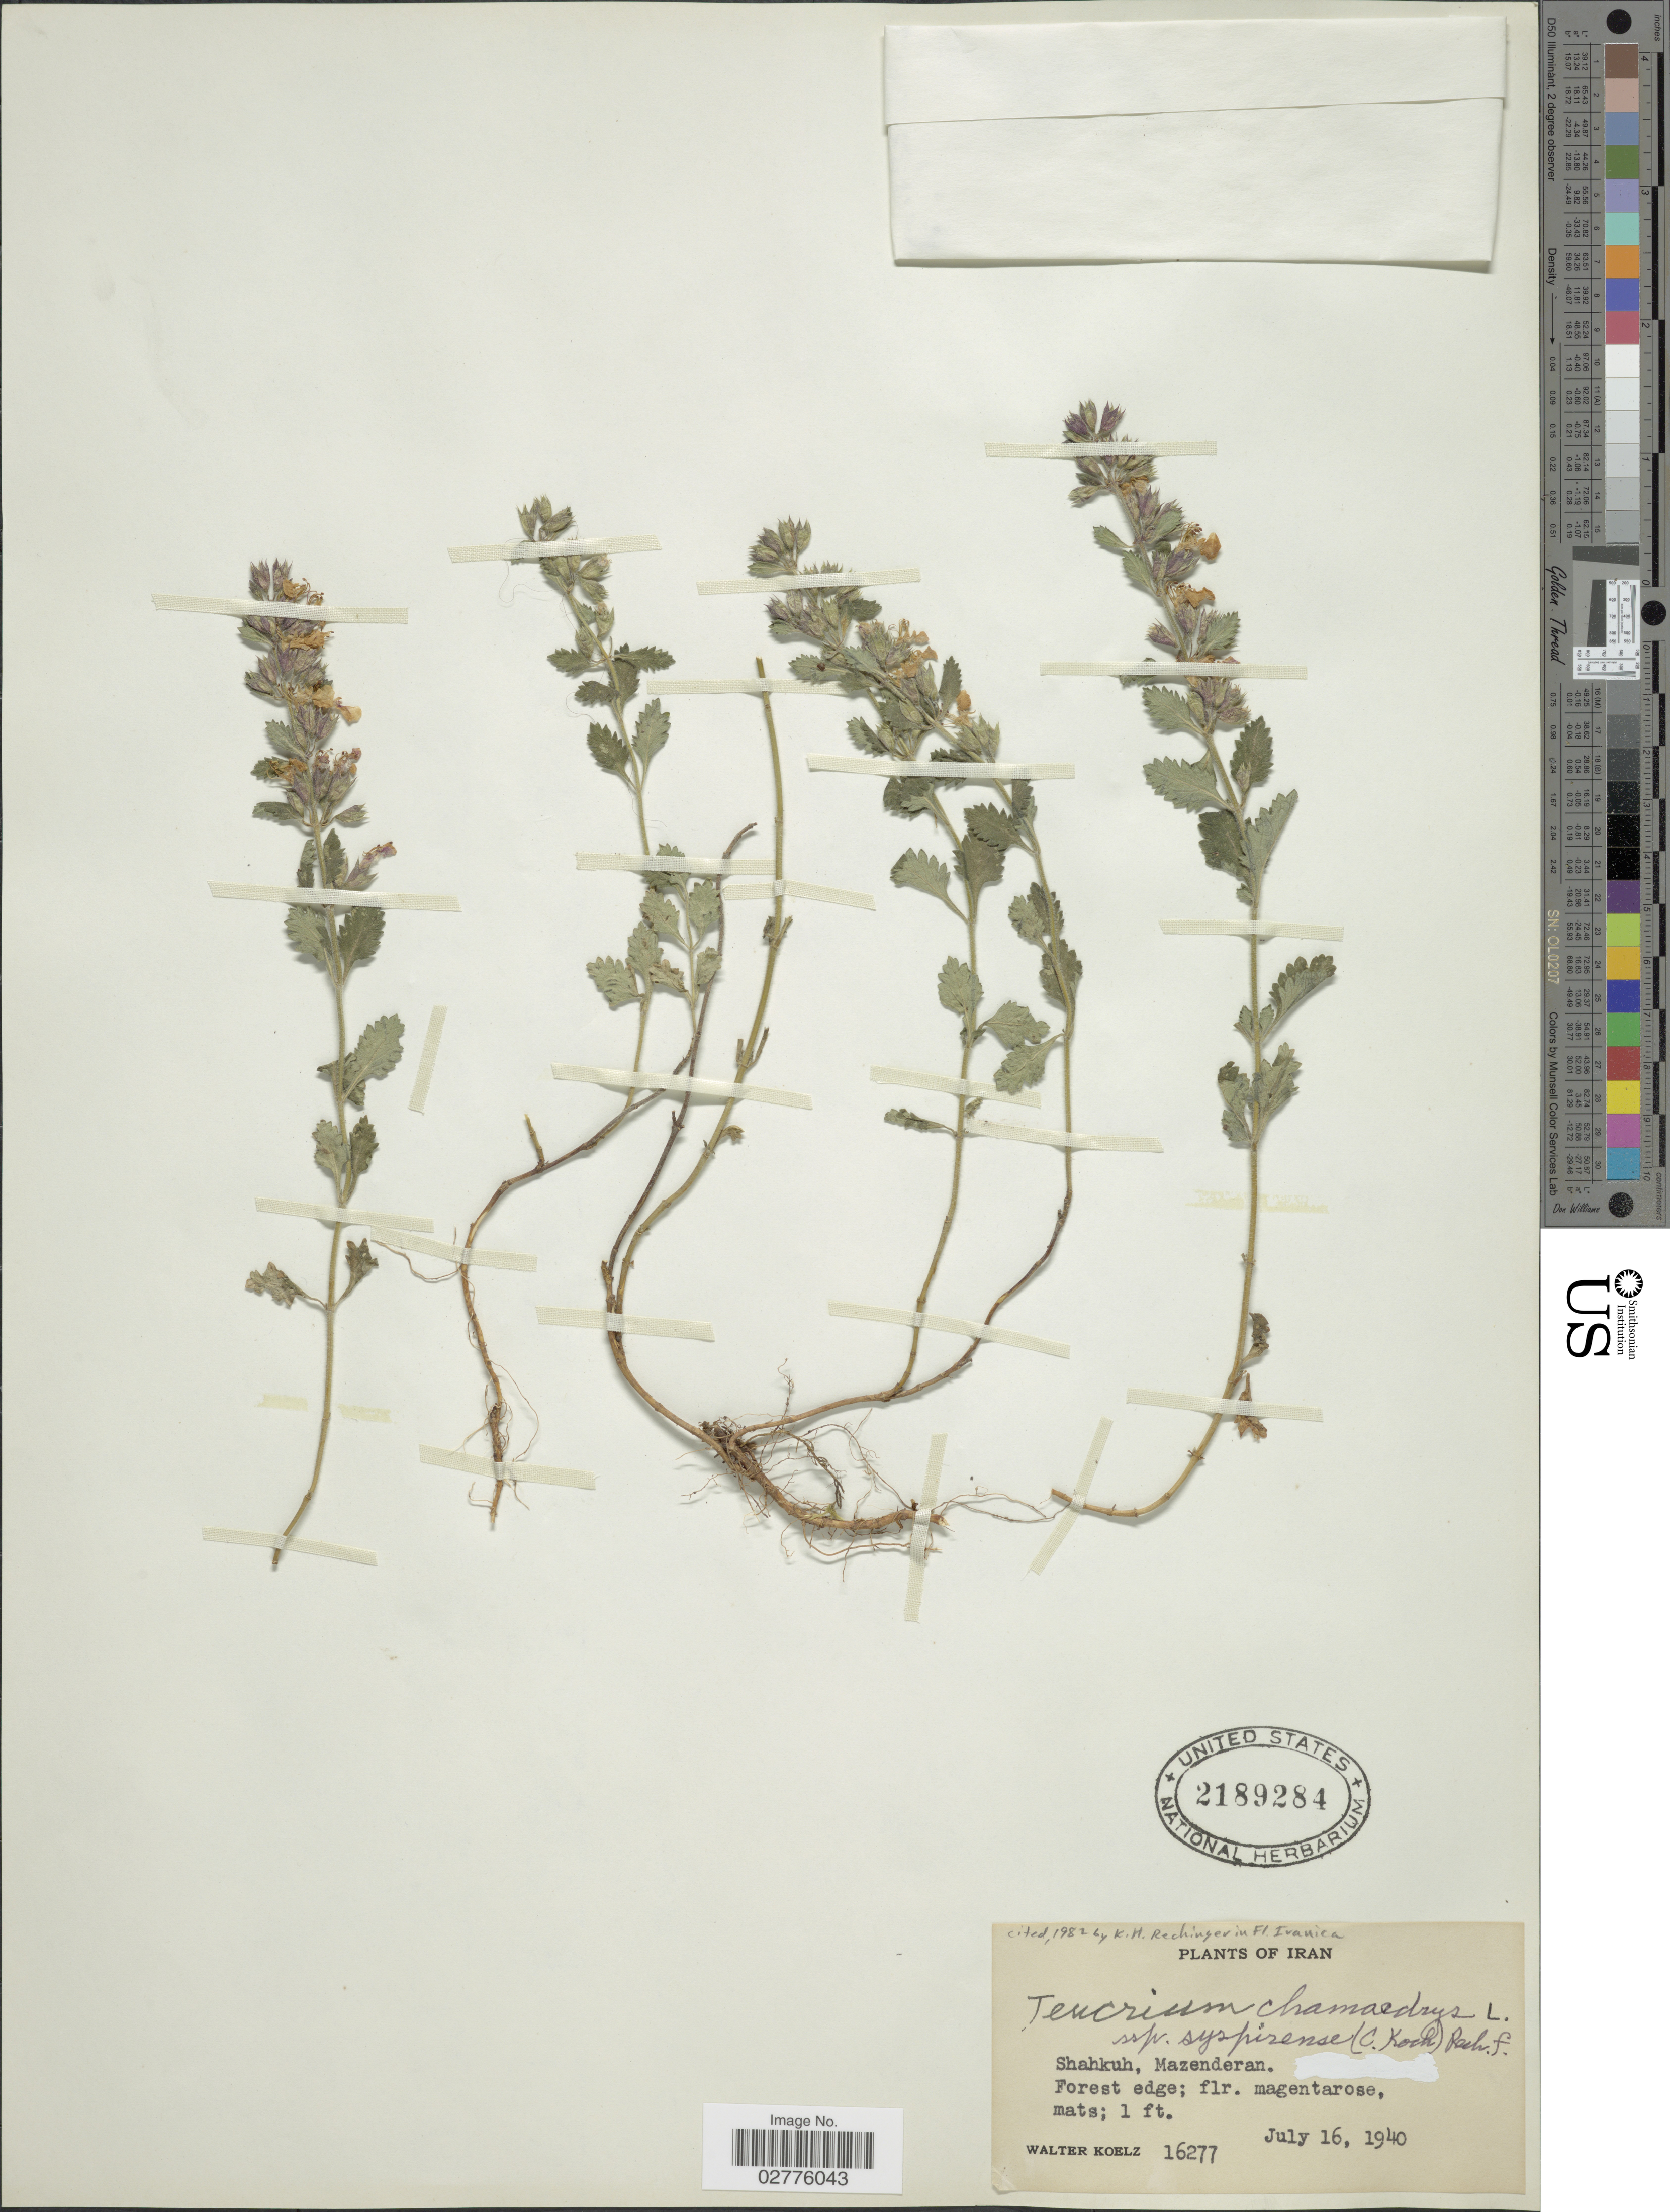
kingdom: Plantae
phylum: Tracheophyta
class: Magnoliopsida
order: Lamiales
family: Lamiaceae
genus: Teucrium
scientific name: Teucrium chamaedrys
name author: L.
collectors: W. N. Koelz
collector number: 16277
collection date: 1940-07-16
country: Iran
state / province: Mazandaran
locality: Shahkuh.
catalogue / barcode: US 2189284